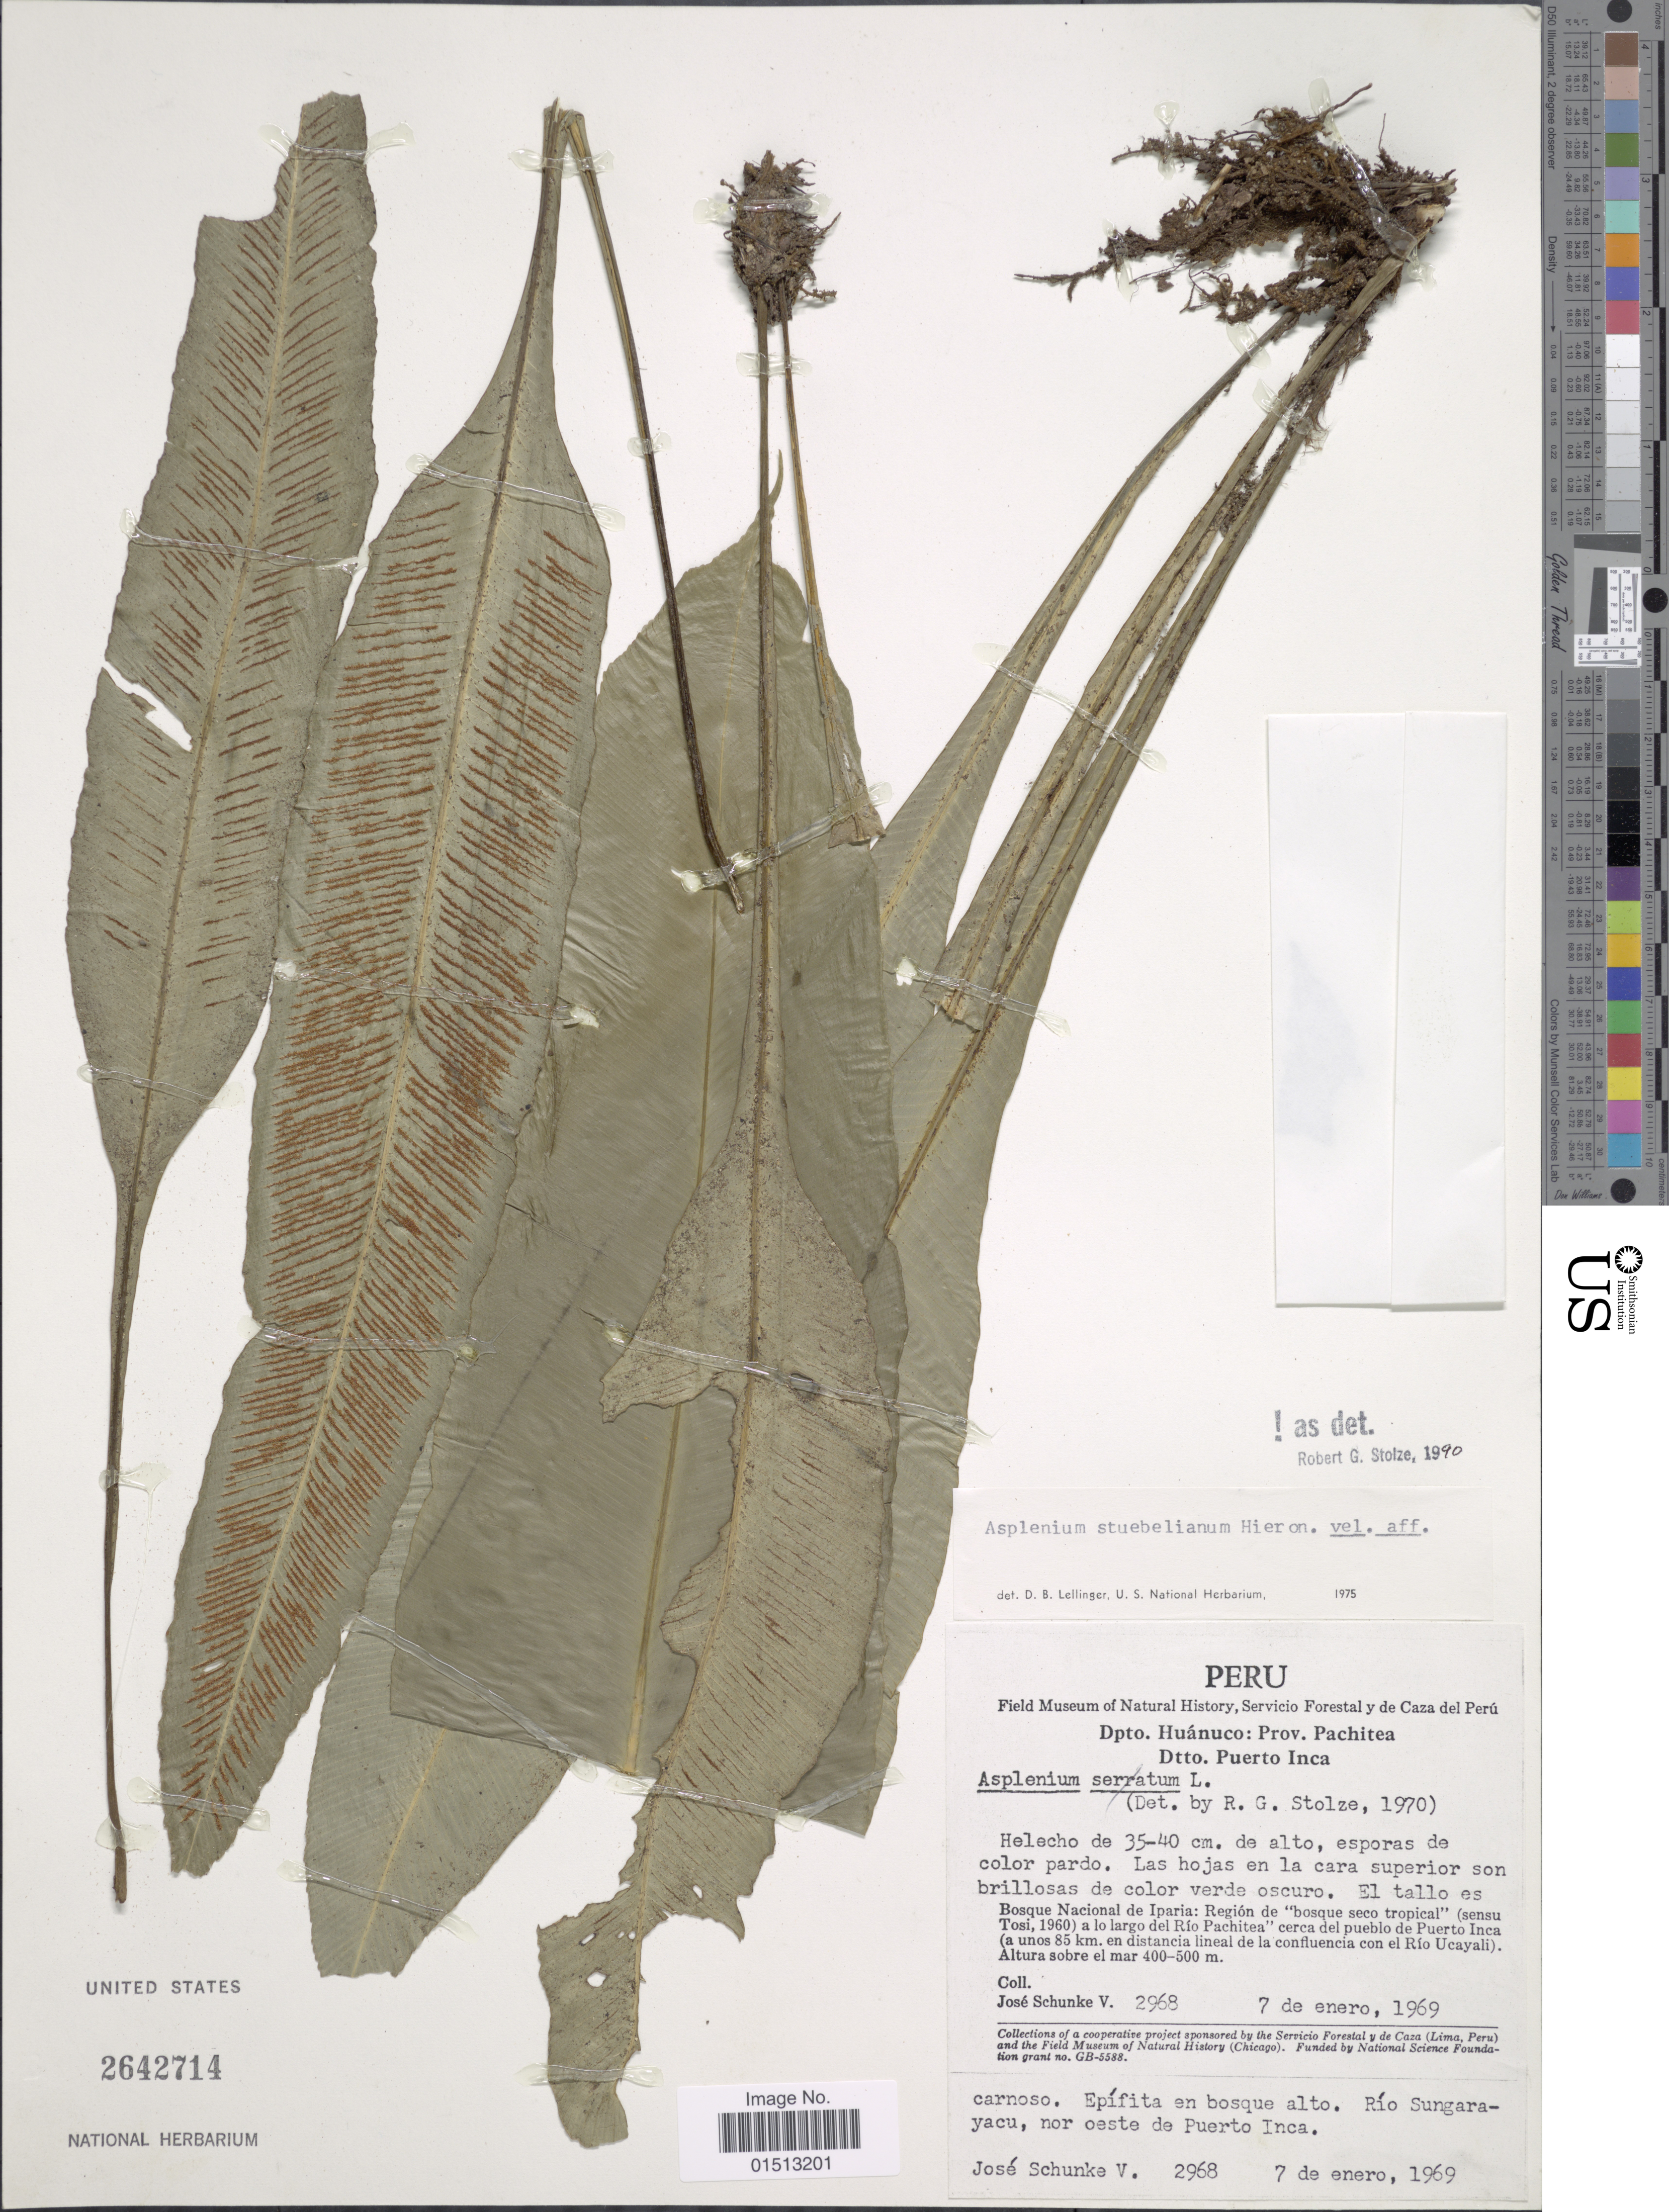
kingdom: Plantae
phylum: Tracheophyta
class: Polypodiopsida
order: Polypodiales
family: Aspleniaceae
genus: Asplenium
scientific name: Asplenium stuebelianum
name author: Hieron.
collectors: J. Schunke Vigo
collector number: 2968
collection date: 1969-01-07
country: Peru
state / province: Huánuco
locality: Dtto. Puerto Inca, Bosque Nacional de Iparia:Región de "bosque seco tropical"(sensu Tosi, 1960) a lo largo del Rio Pachitea cerca del pueblo de Puerto Inca ( a unos 85 km. en distancia lineal de la confluenca con el Rio Ucayalli).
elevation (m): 400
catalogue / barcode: US 2642714